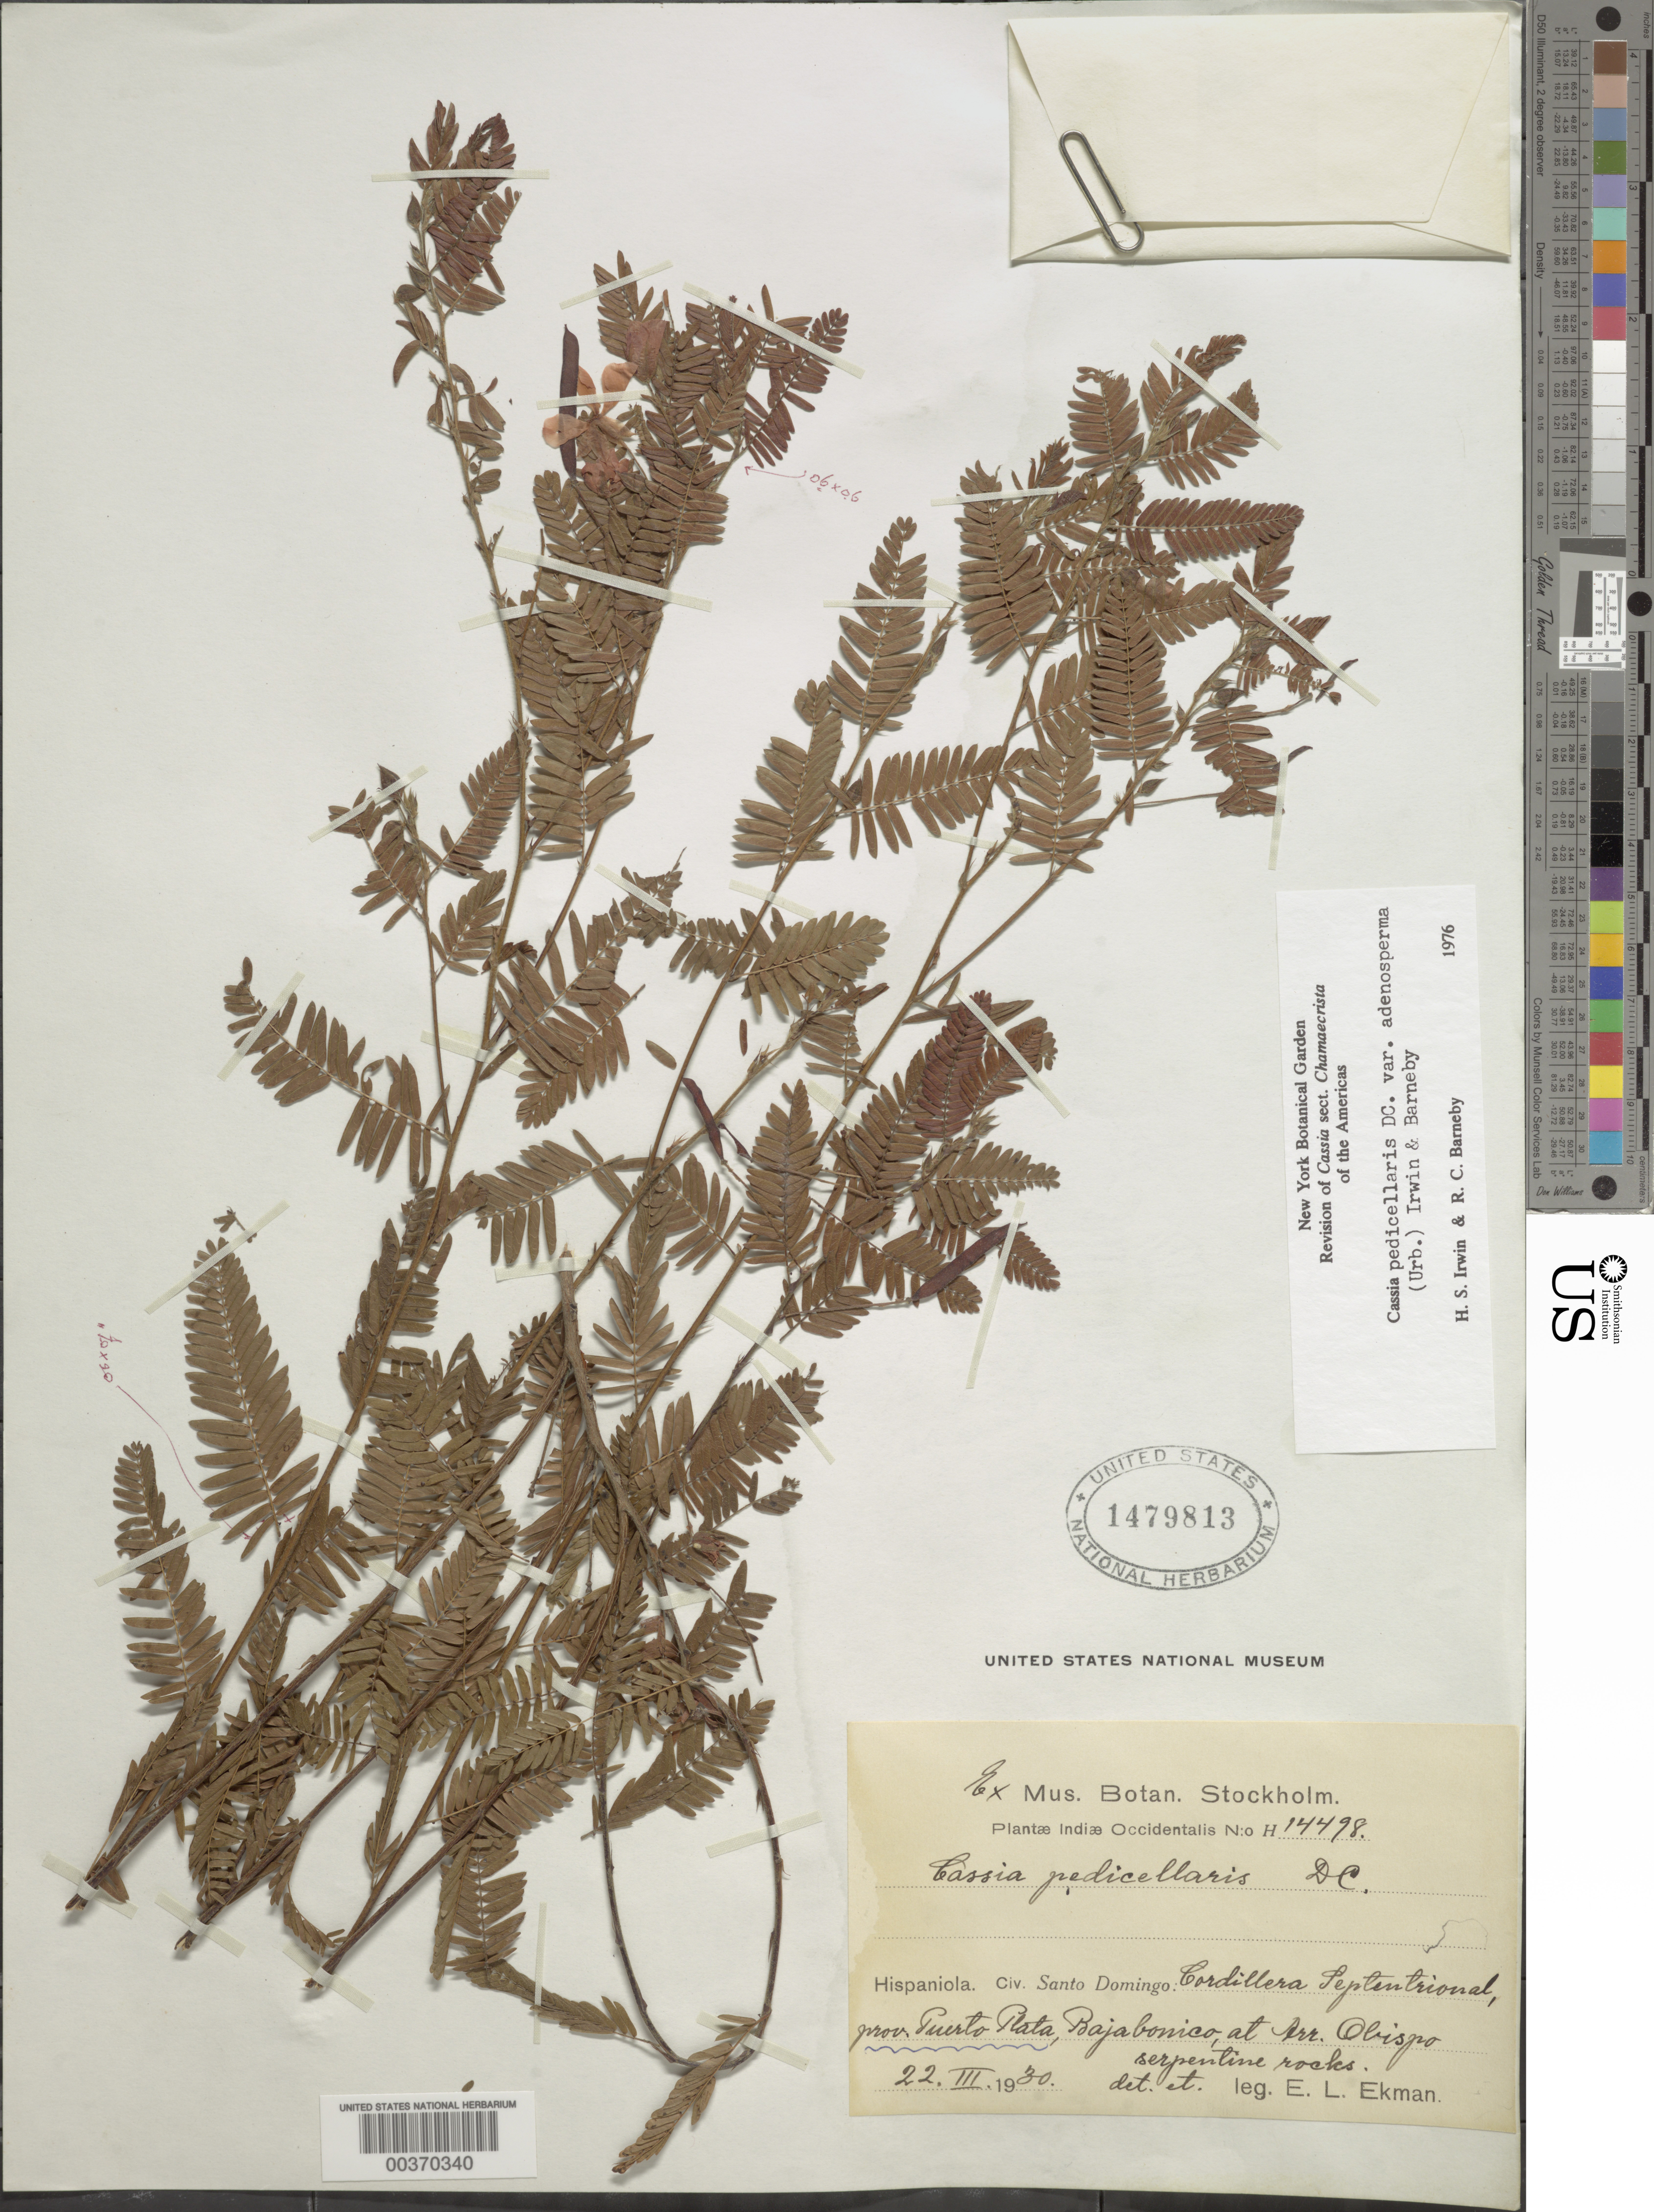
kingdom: Plantae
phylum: Tracheophyta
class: Magnoliopsida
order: Fabales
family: Fabaceae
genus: Chamaecrista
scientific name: Chamaecrista pedicellaris var. adenosperma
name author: (Urb.) H.S. Irwin & Barneby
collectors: E. L. Ekman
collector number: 14498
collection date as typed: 22 Mar 1930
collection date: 1930-03-22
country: Dominican Republic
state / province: Puerto Plata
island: Hispaniola Island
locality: Cordillera septentrional, bajabonico, at arr. obispo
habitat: Serpentine rocks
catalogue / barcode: US 1479813